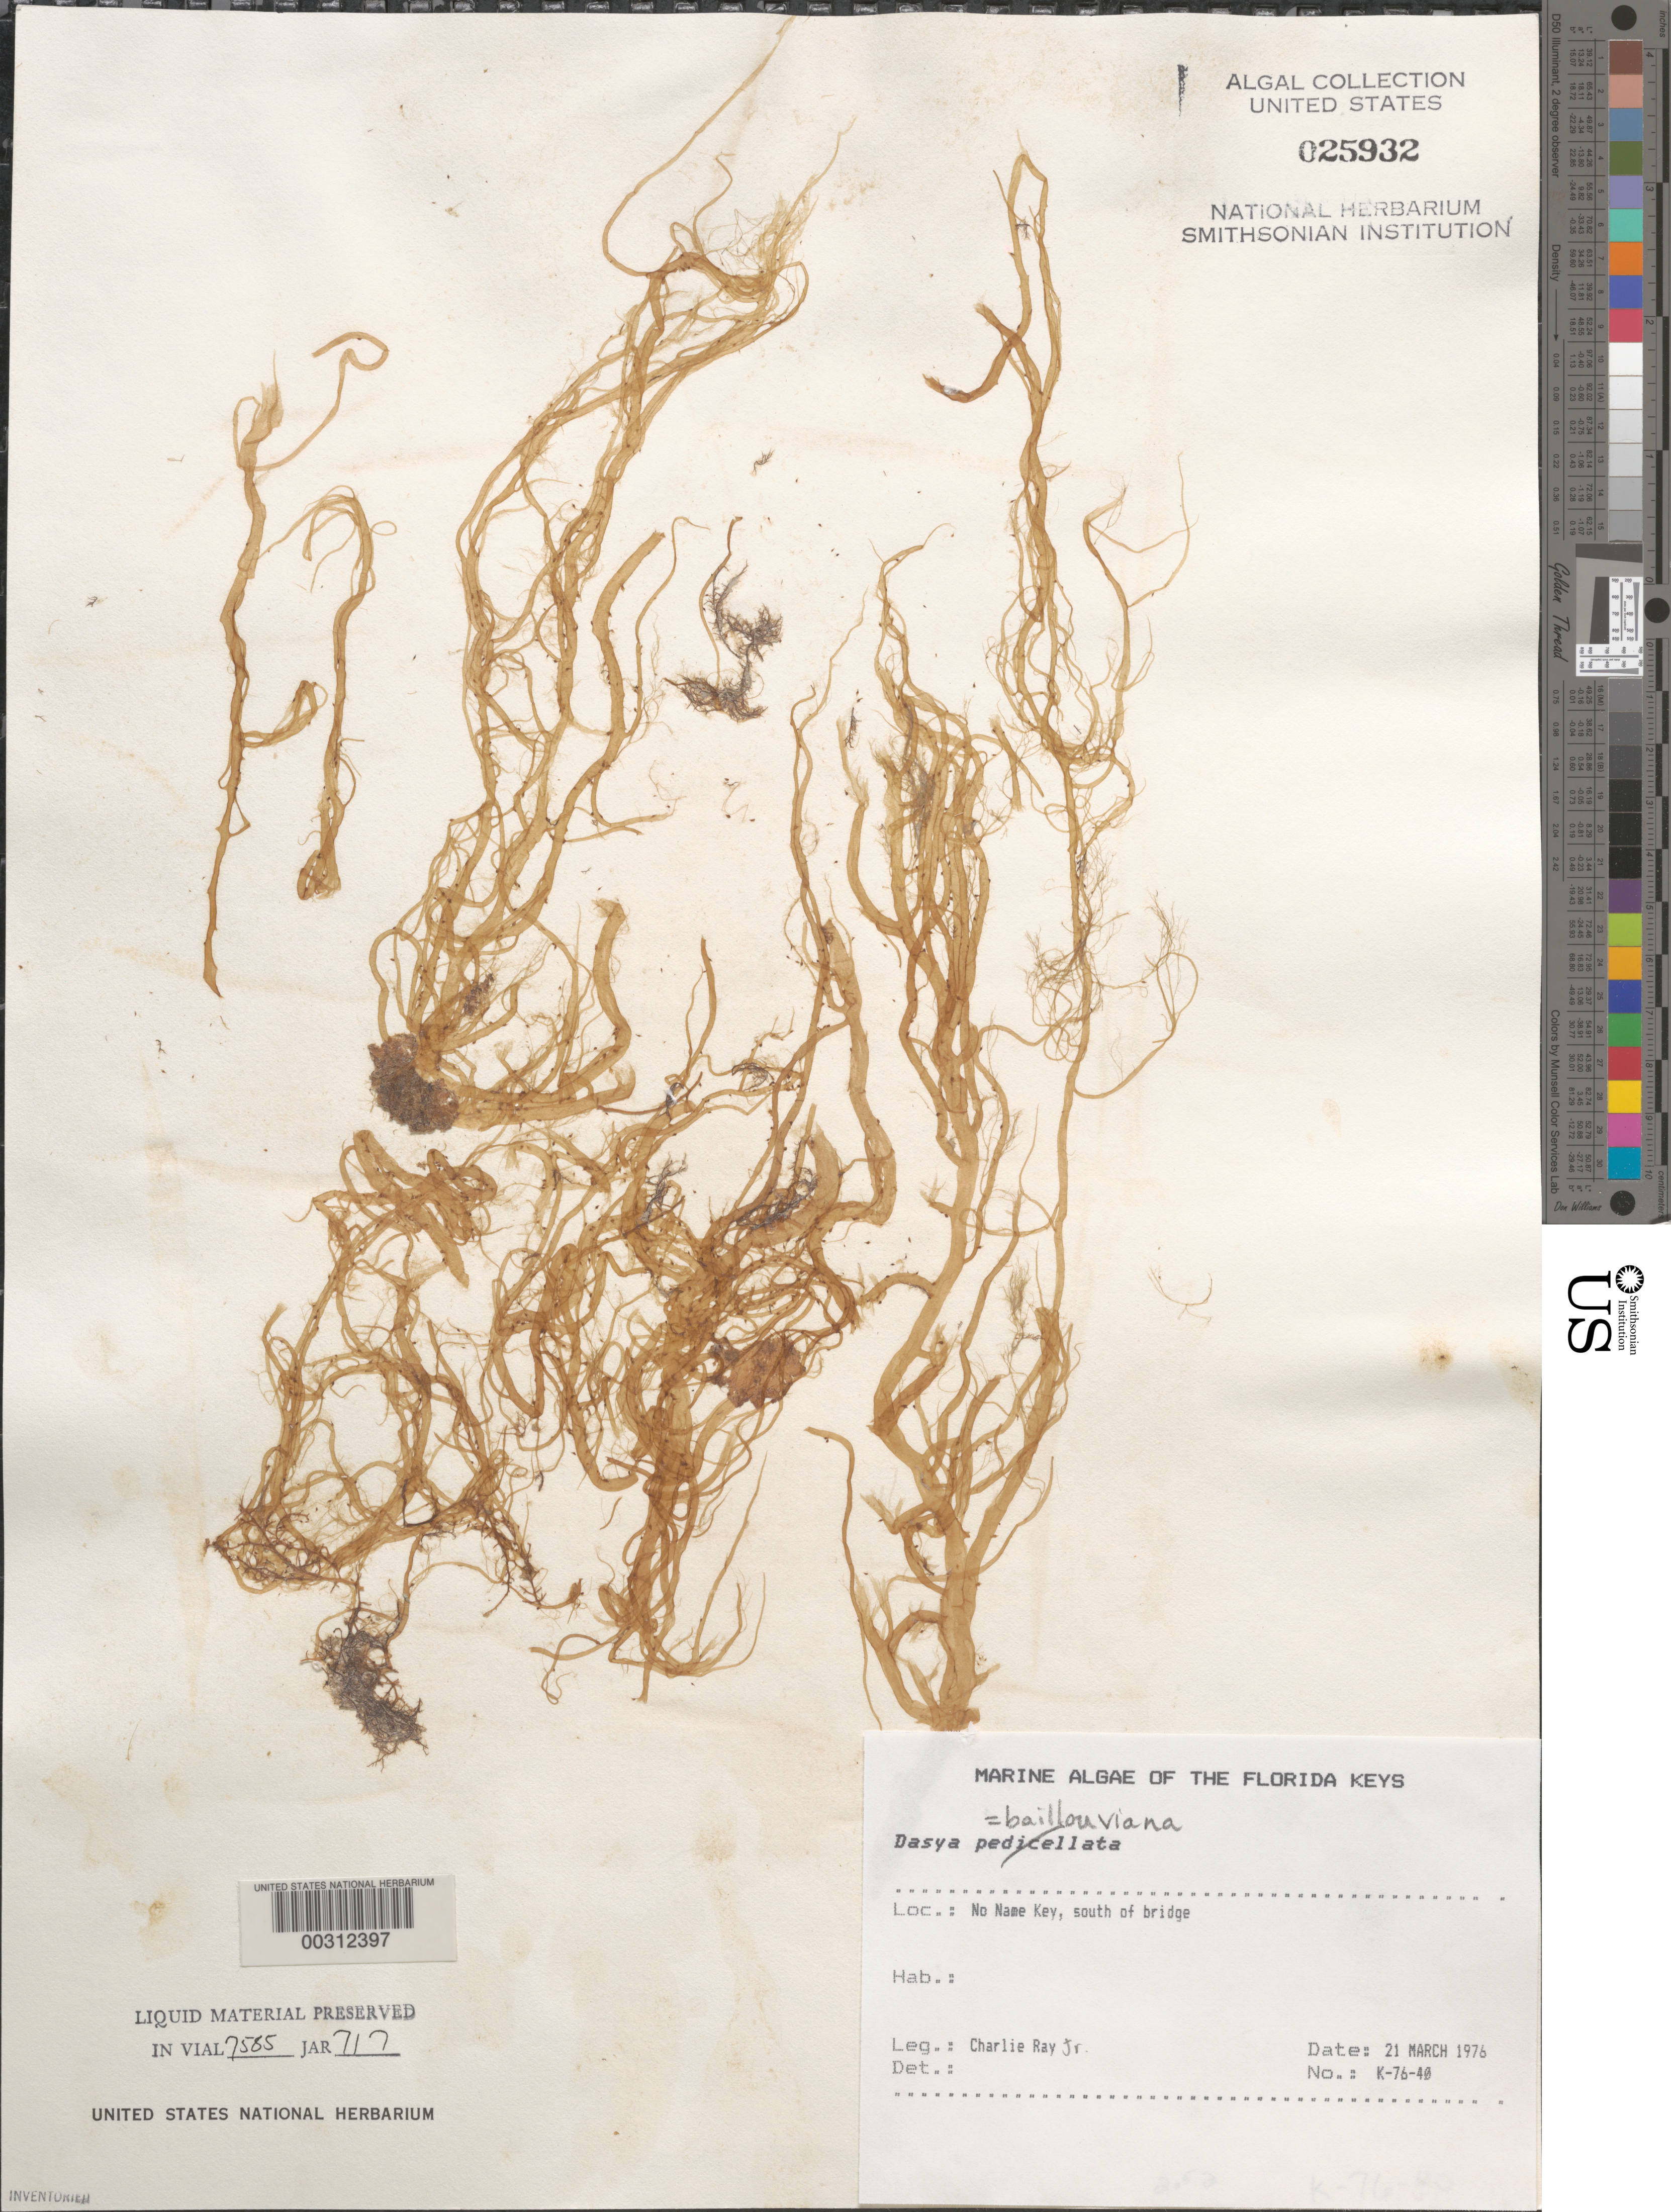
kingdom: Plantae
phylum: Rhodophyta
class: Florideophyceae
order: Ceramiales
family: Dasyaceae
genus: Dasya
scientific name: Dasya pedicellata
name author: (C. Agardh) C. Agardh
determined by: Algae name updating Project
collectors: C. Ray Jr.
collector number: K-76-40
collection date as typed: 21 Mar 1976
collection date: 1976-03-21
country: United States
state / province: Florida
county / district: Monroe County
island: No Name Key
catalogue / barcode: US 25932